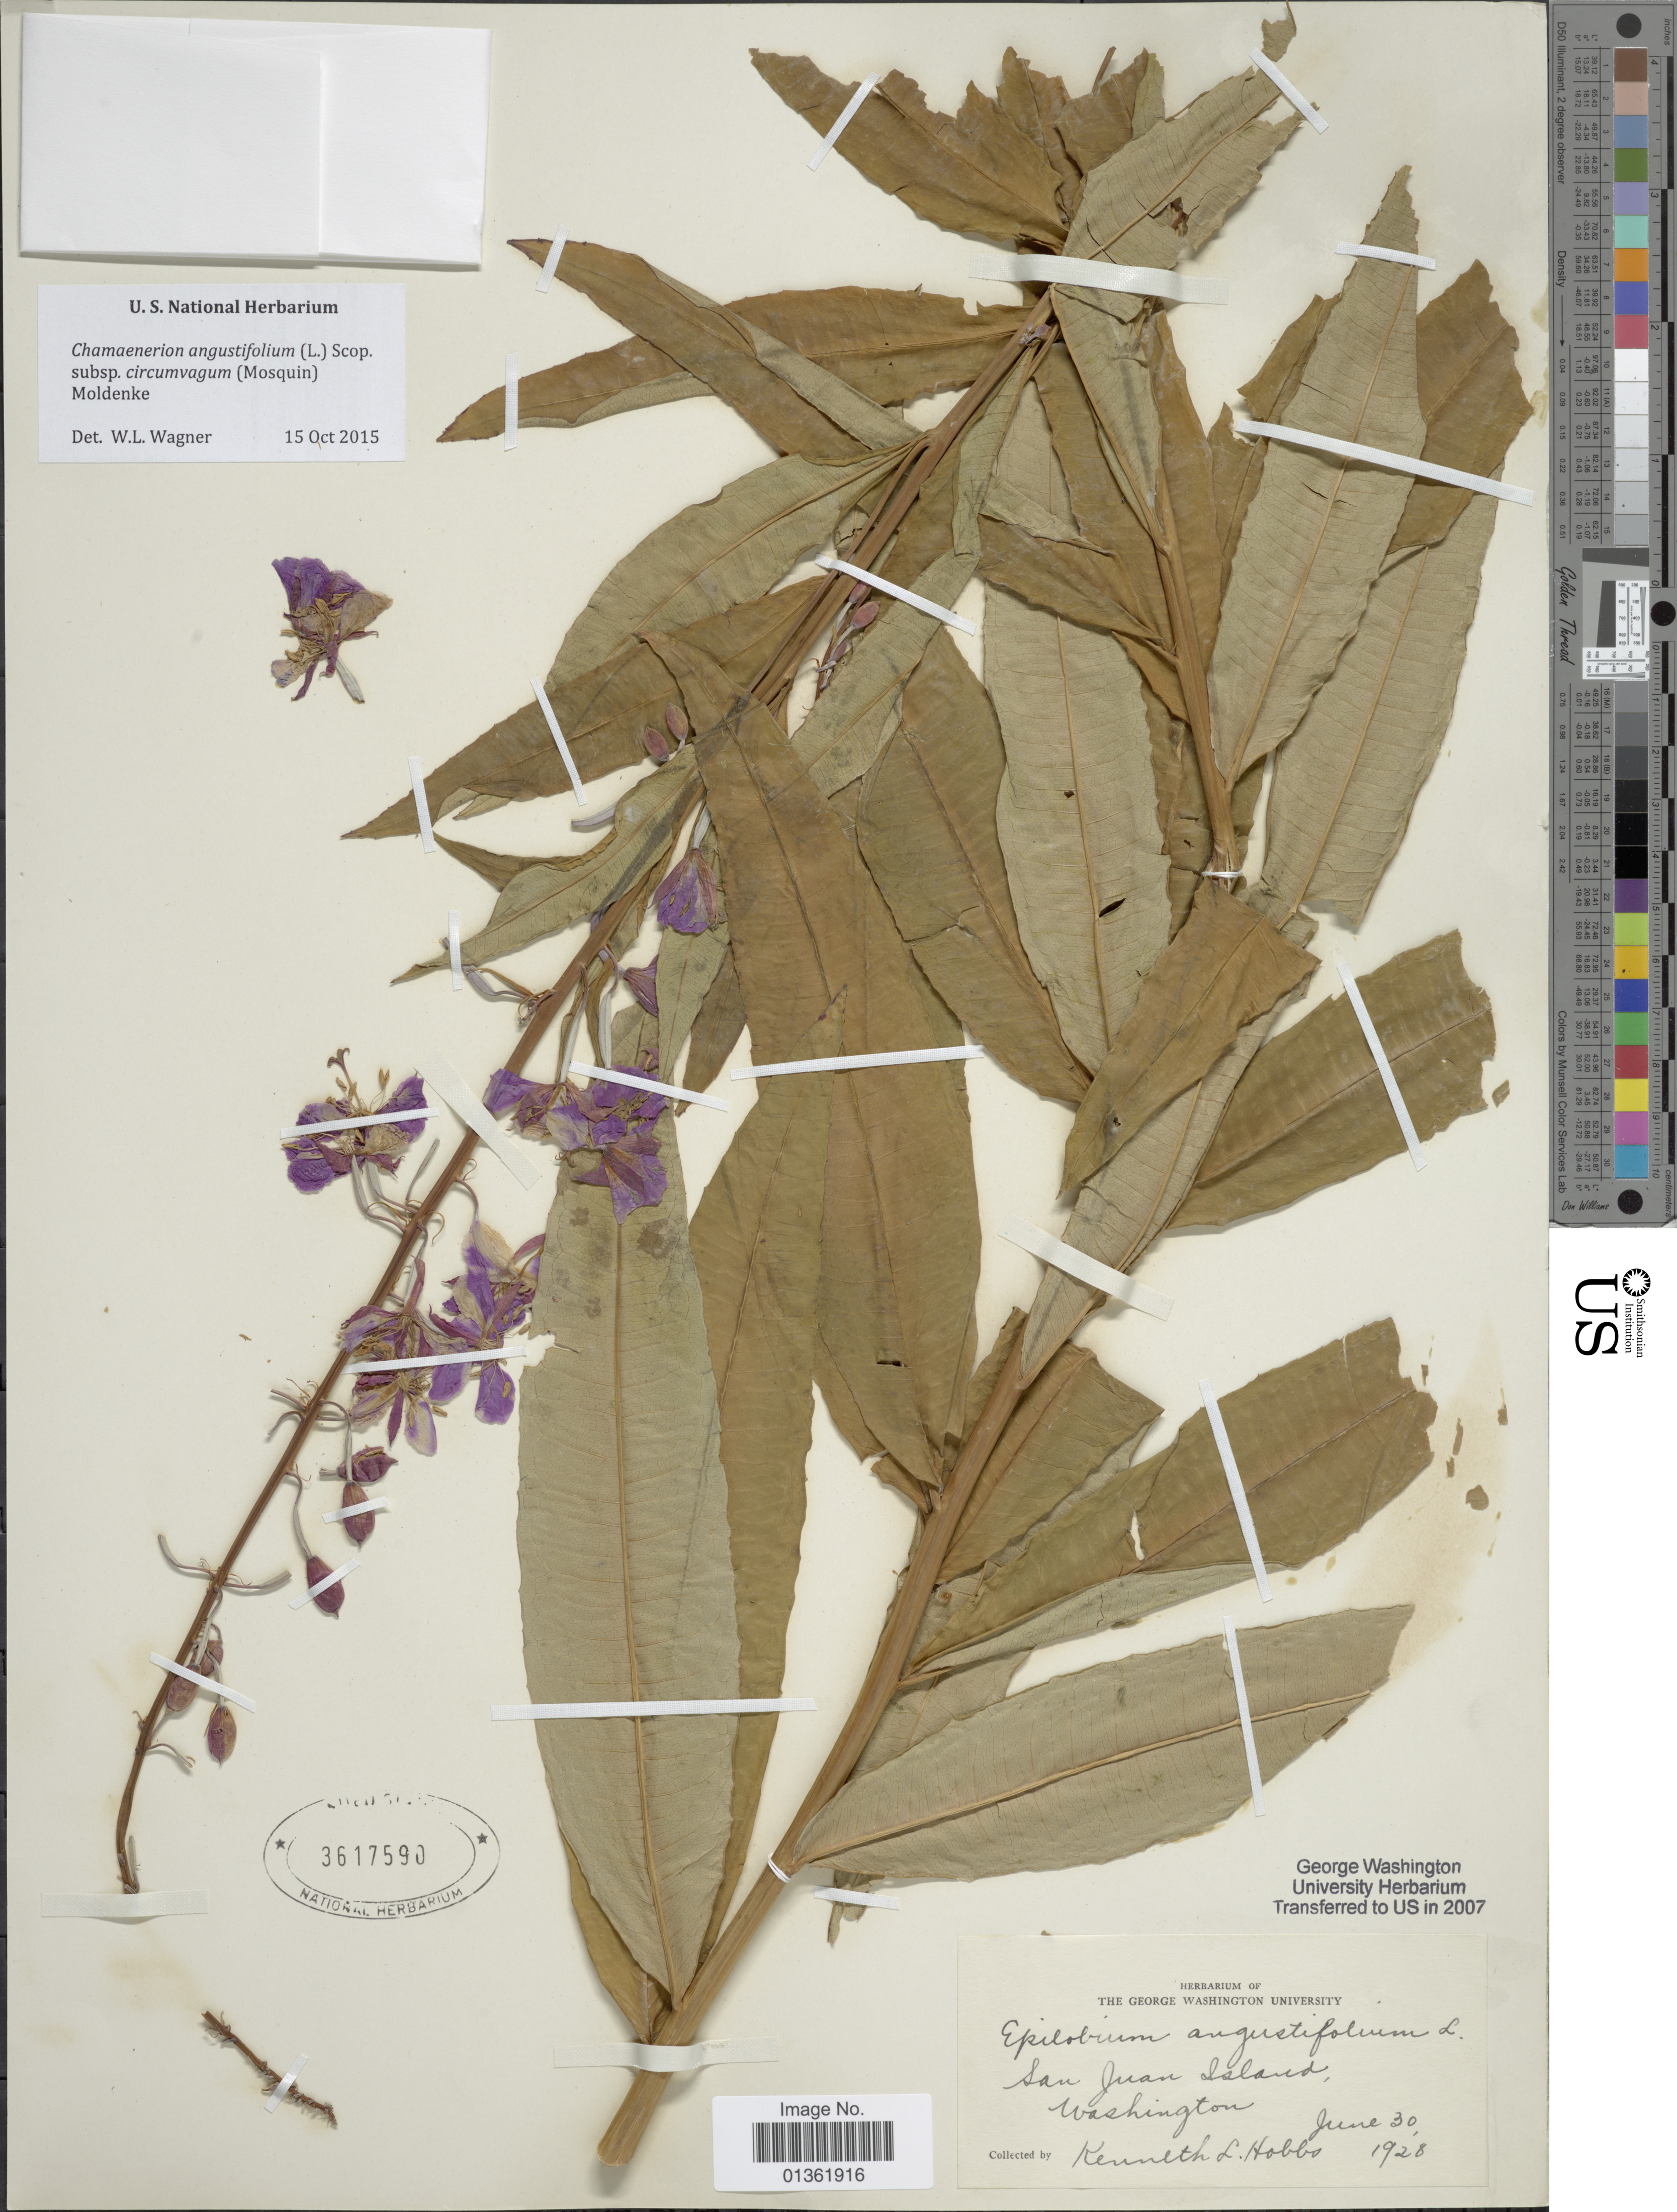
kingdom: Plantae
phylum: Tracheophyta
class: Magnoliopsida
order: Myrtales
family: Onagraceae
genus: Chamaenerion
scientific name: Chamaenerion angustifolium subsp. circumvagum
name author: (Mosquin) Moldenke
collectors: K. Hobbs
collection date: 1928-06-30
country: United States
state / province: Washington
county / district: San Juan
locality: San Juan Island.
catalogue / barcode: US 3617590